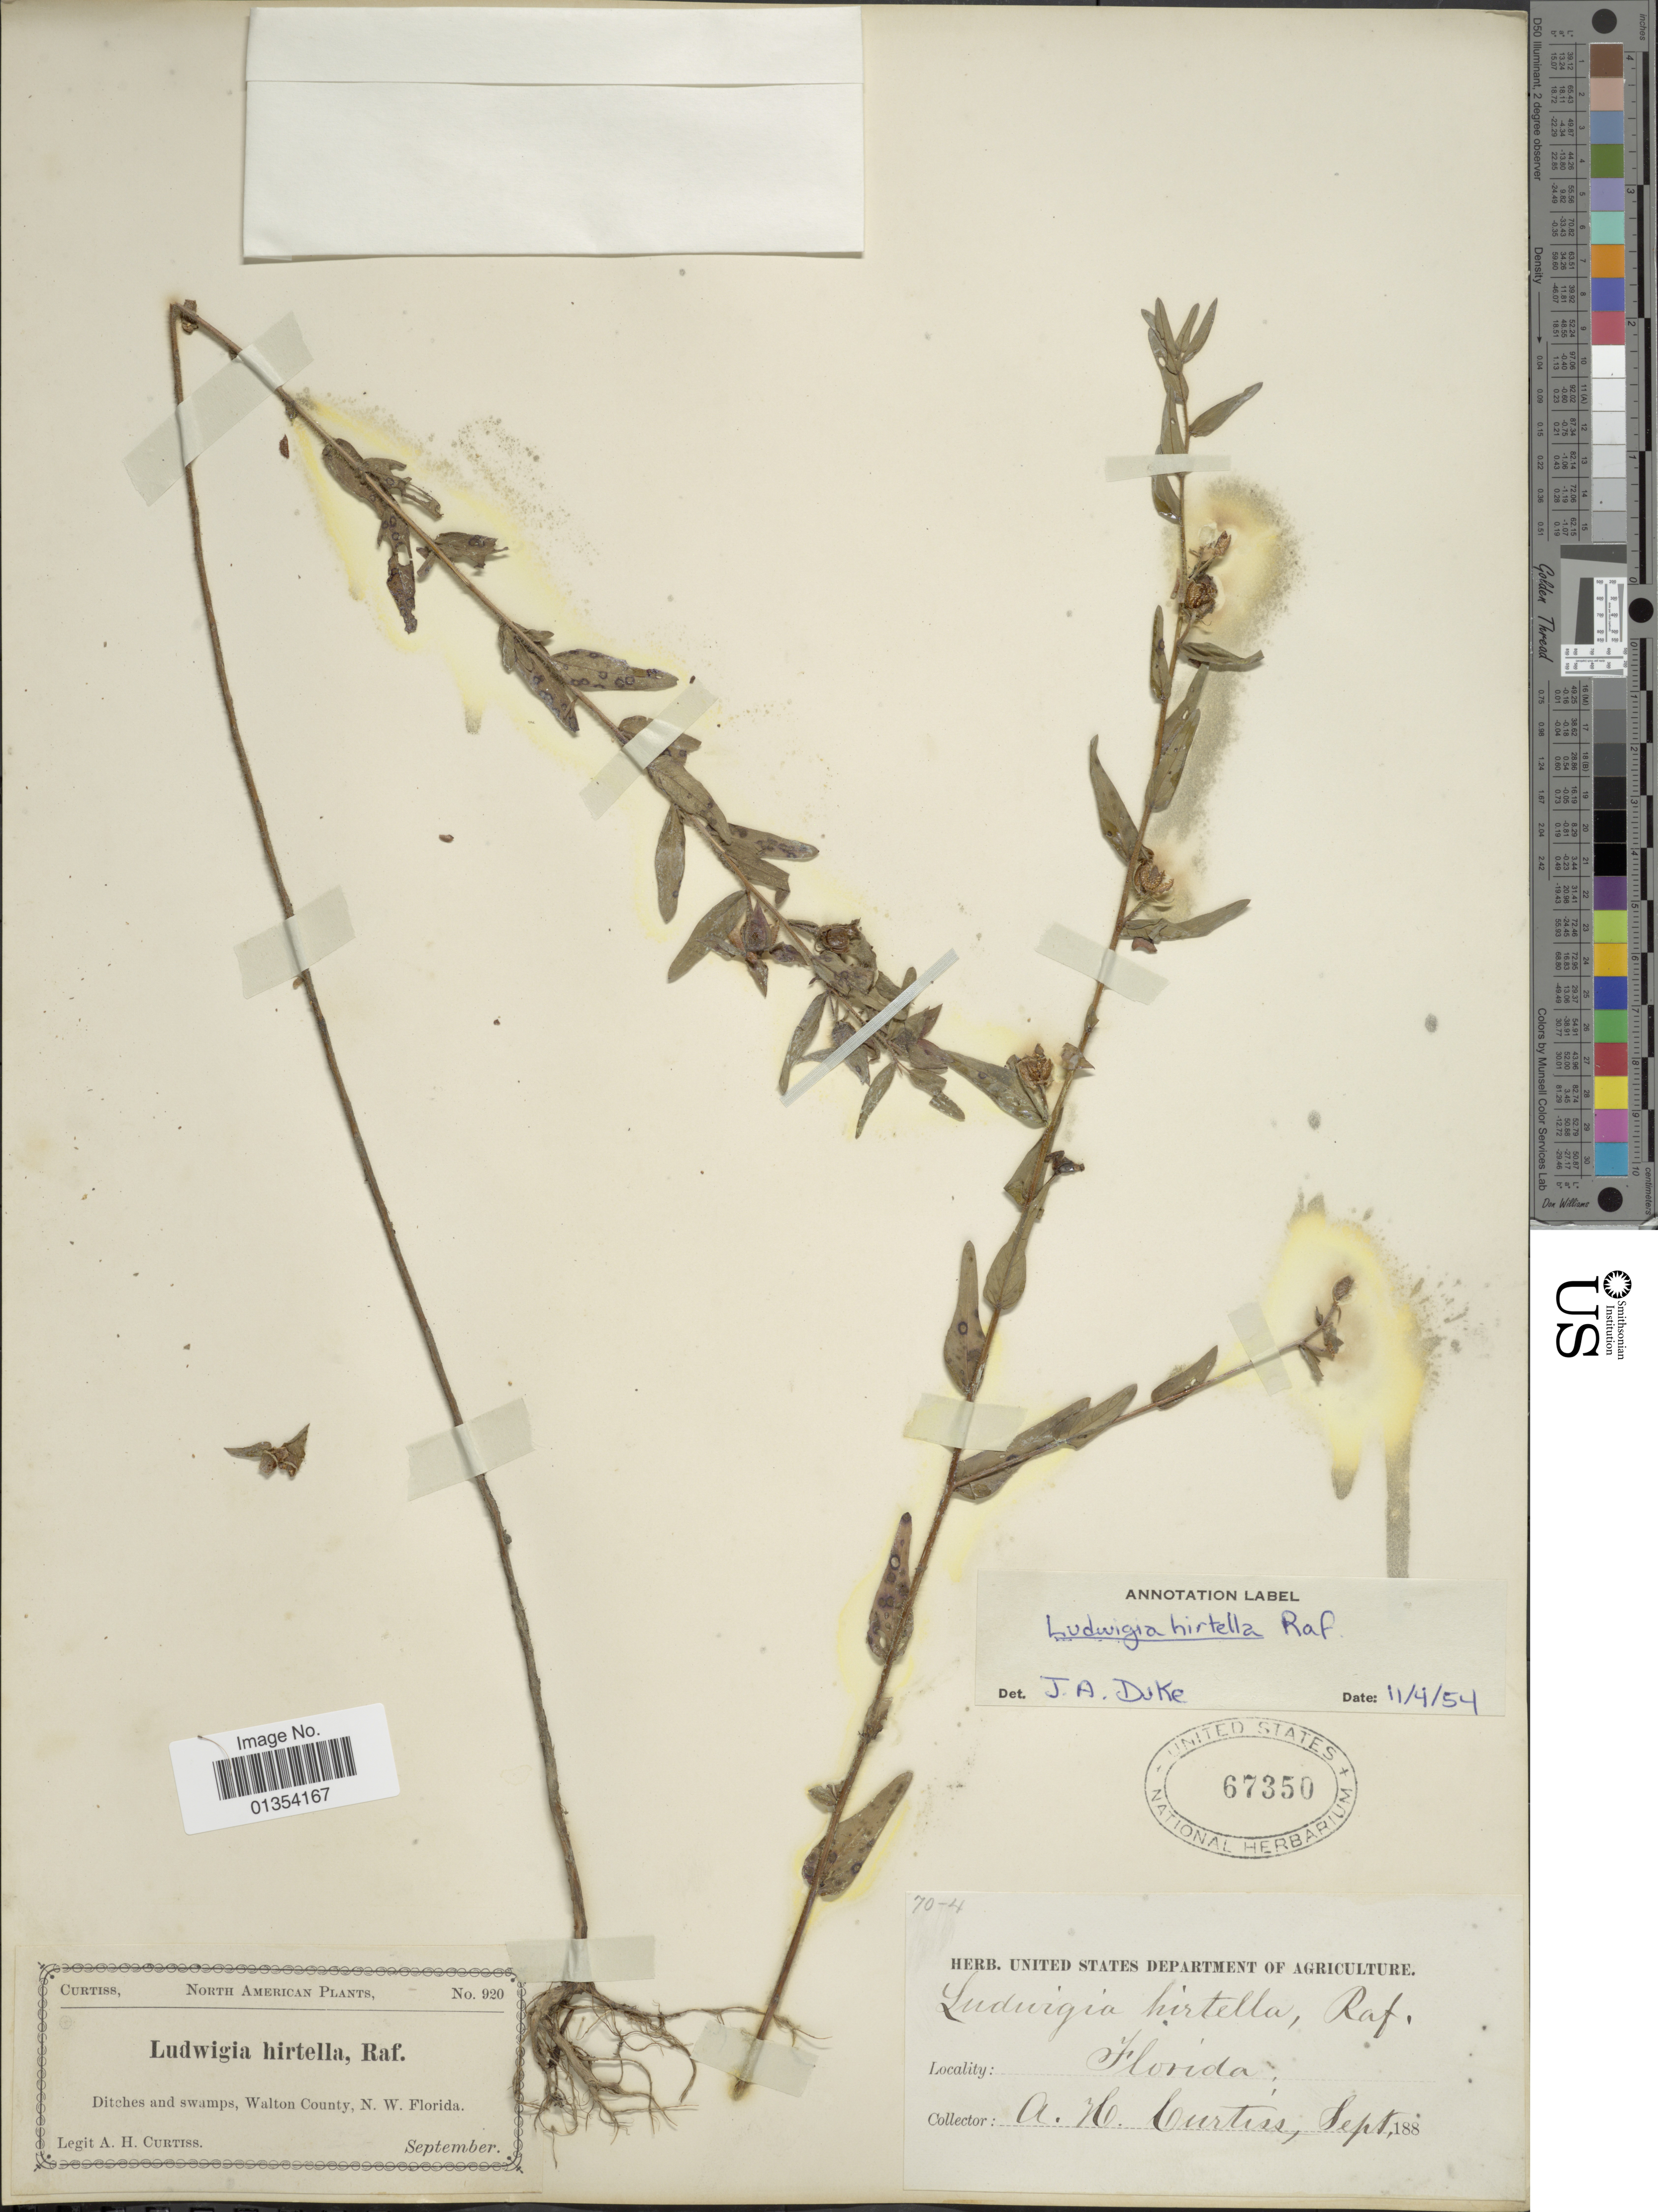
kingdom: Plantae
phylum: Tracheophyta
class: Magnoliopsida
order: Myrtales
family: Onagraceae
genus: Ludwigia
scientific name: Ludwigia hirtella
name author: Raf.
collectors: A. H. Curtiss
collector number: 920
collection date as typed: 188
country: United States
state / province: Florida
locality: Walton County, N.W.Florida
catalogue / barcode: US 67350